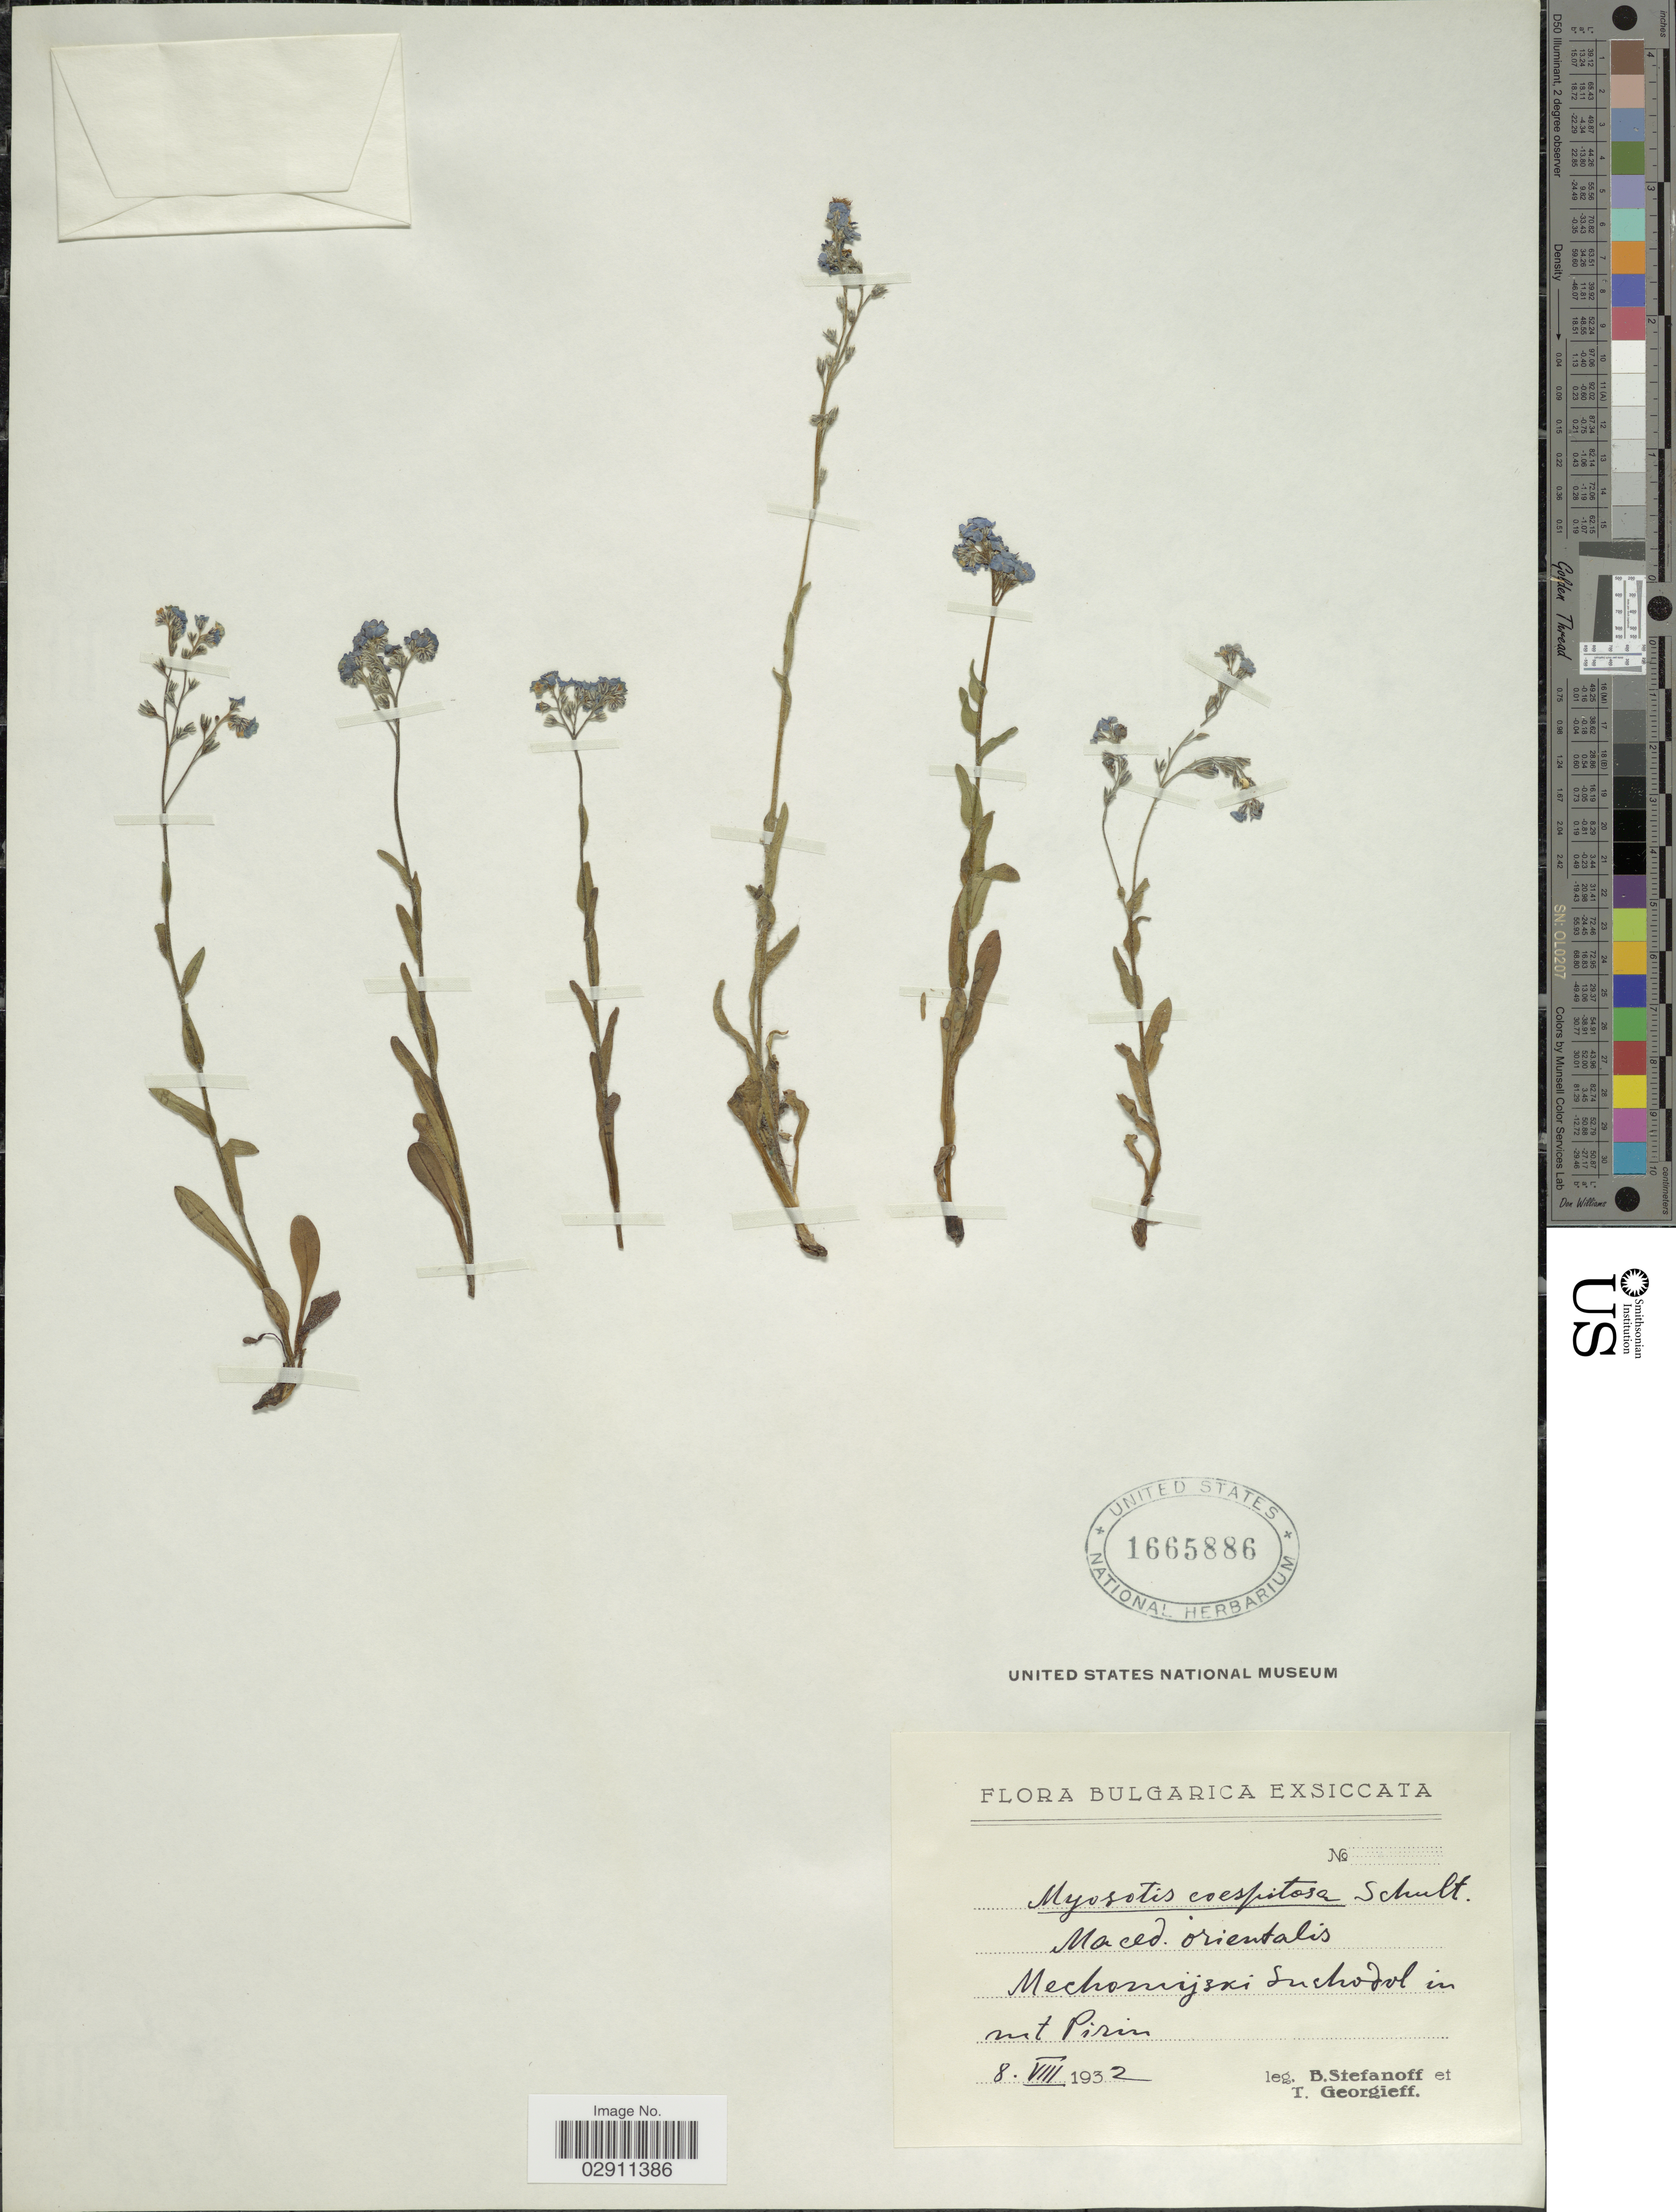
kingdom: Plantae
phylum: Tracheophyta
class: Magnoliopsida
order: Boraginales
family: Boraginaceae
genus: Myosotis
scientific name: Myosotis caespitosa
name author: Schultz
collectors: B. Stefanoff & T. Georgieff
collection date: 1932-08-08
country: Bulgaria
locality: Mechomijski Suchidol in mt Pirin.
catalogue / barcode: US 1665886